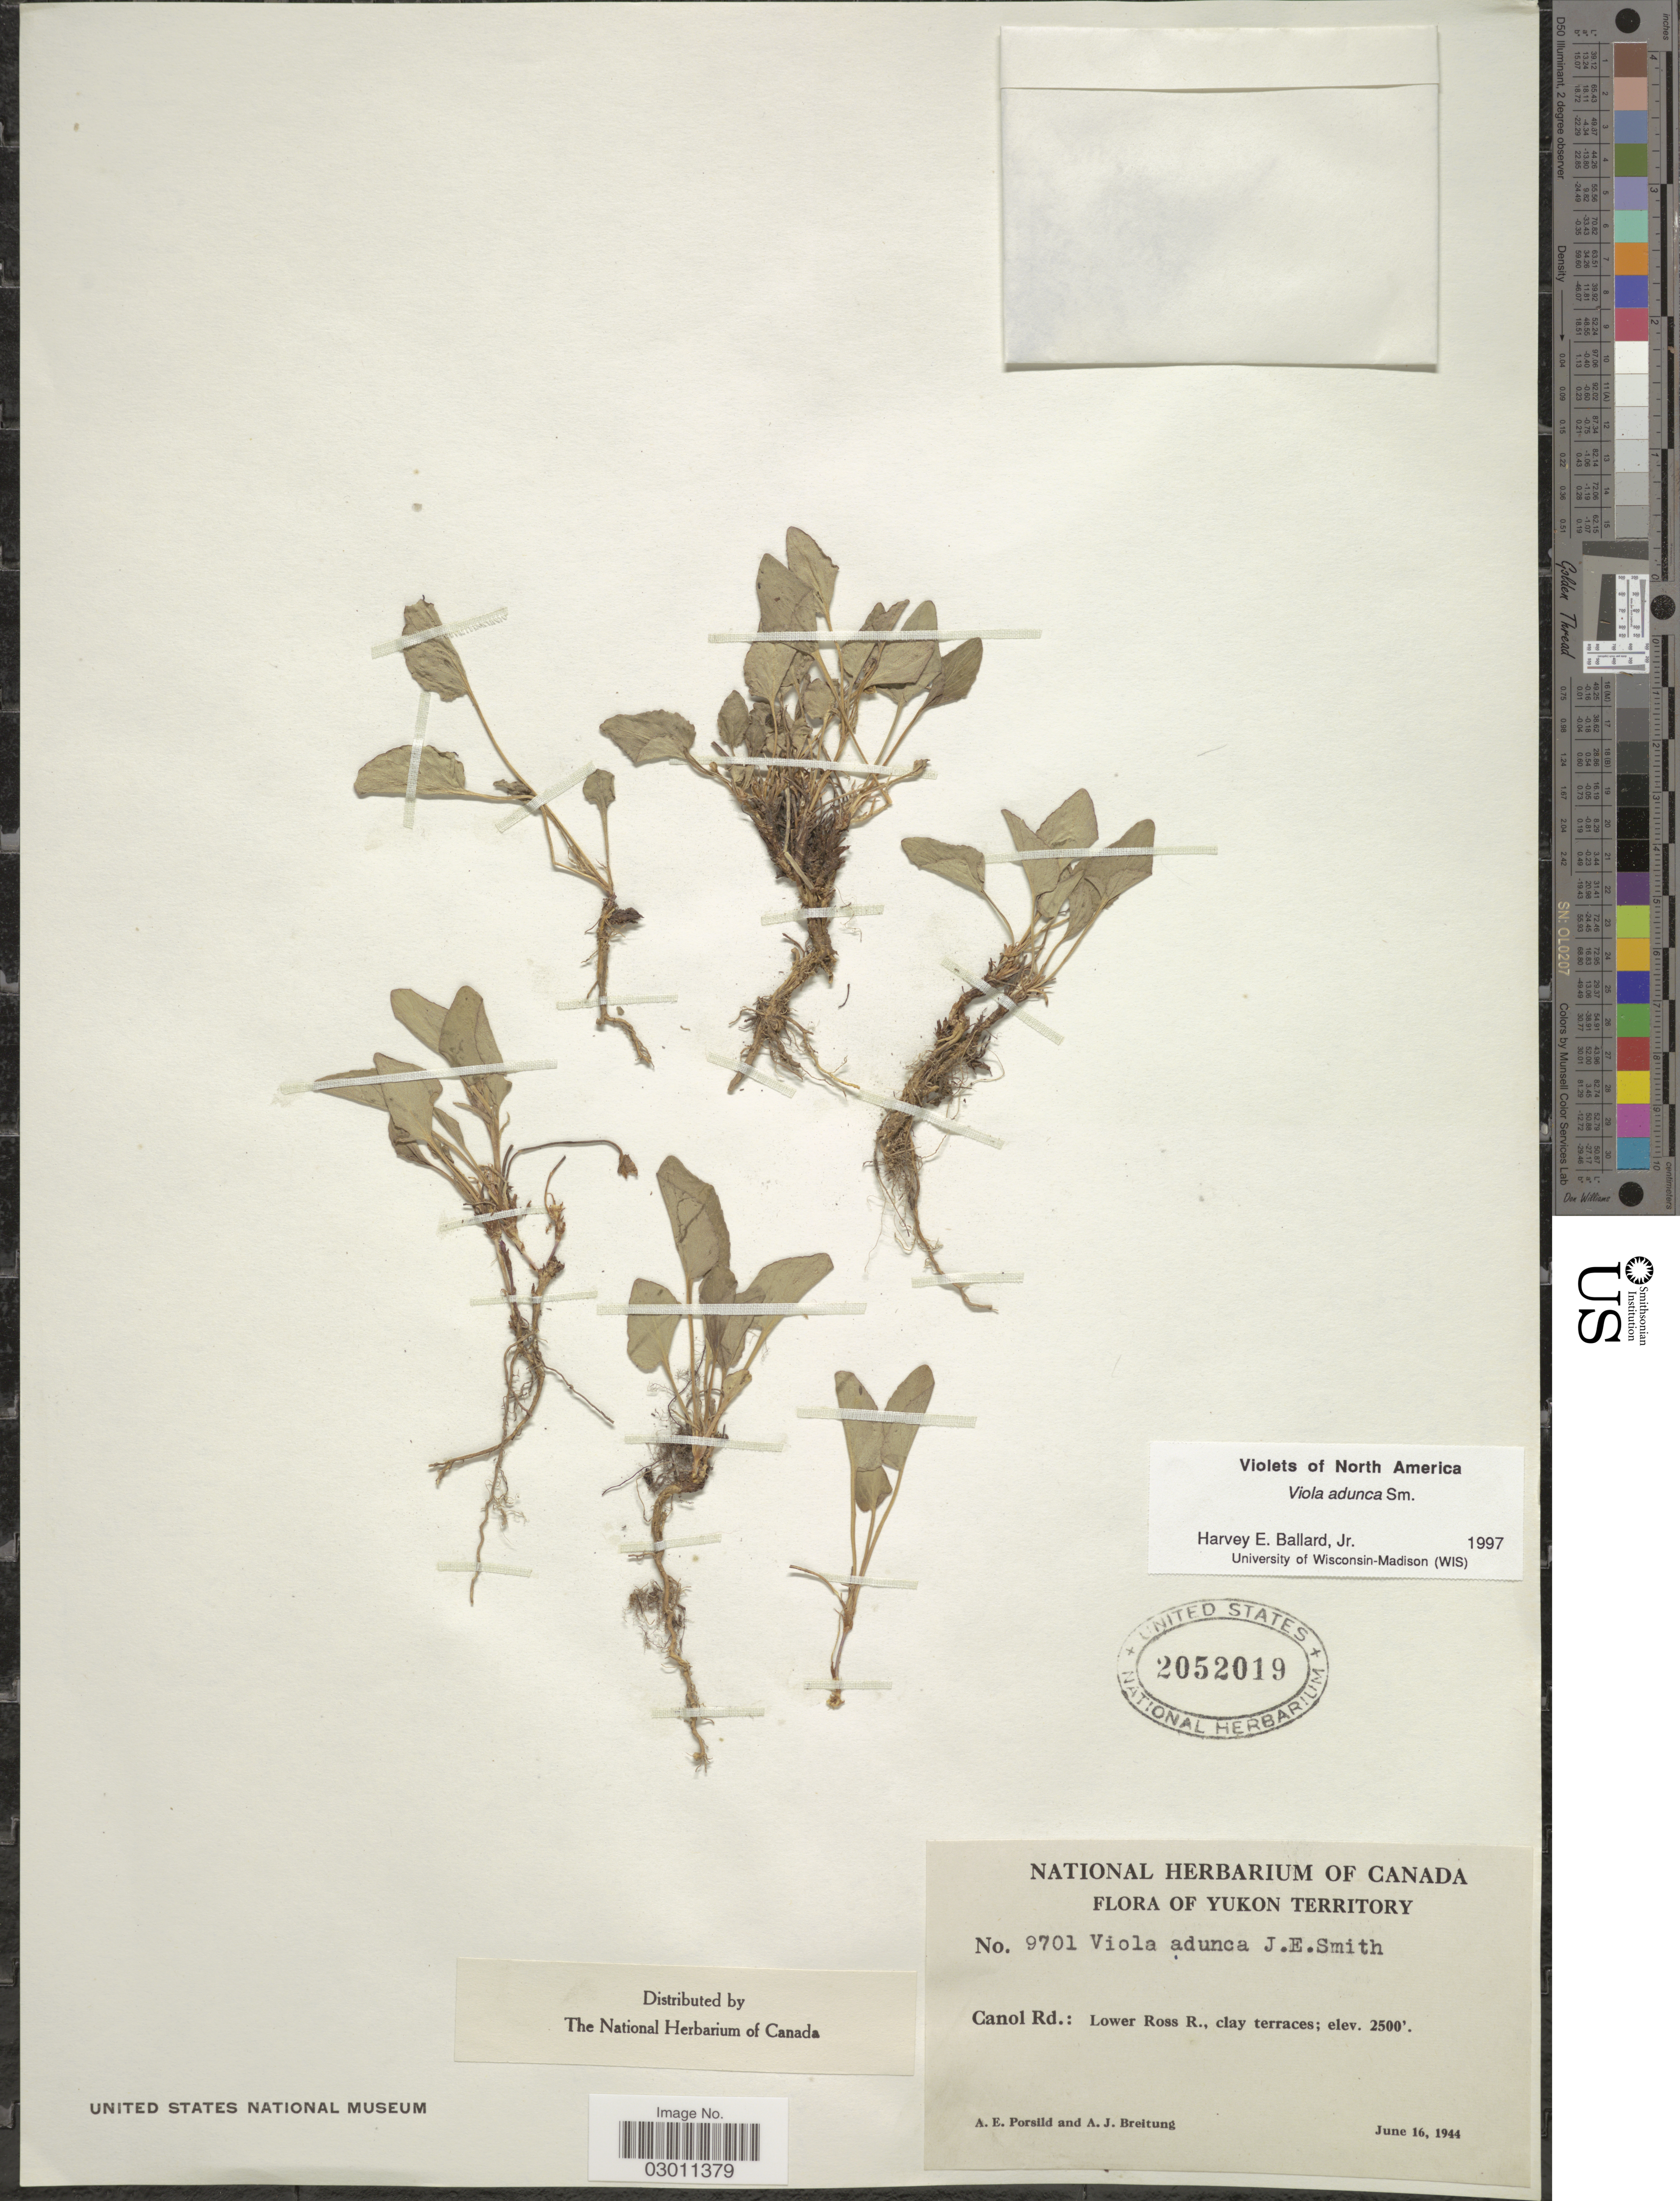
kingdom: Plantae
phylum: Tracheophyta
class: Magnoliopsida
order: Malpighiales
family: Violaceae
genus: Viola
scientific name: Viola adunca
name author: Sm.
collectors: A. E. Porsild & A. Breitung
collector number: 9701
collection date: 1944-06-16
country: Canada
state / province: Yukon Territory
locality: Canal Rd.: Lower Ross R., clay terraces.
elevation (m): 762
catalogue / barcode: US 2052019